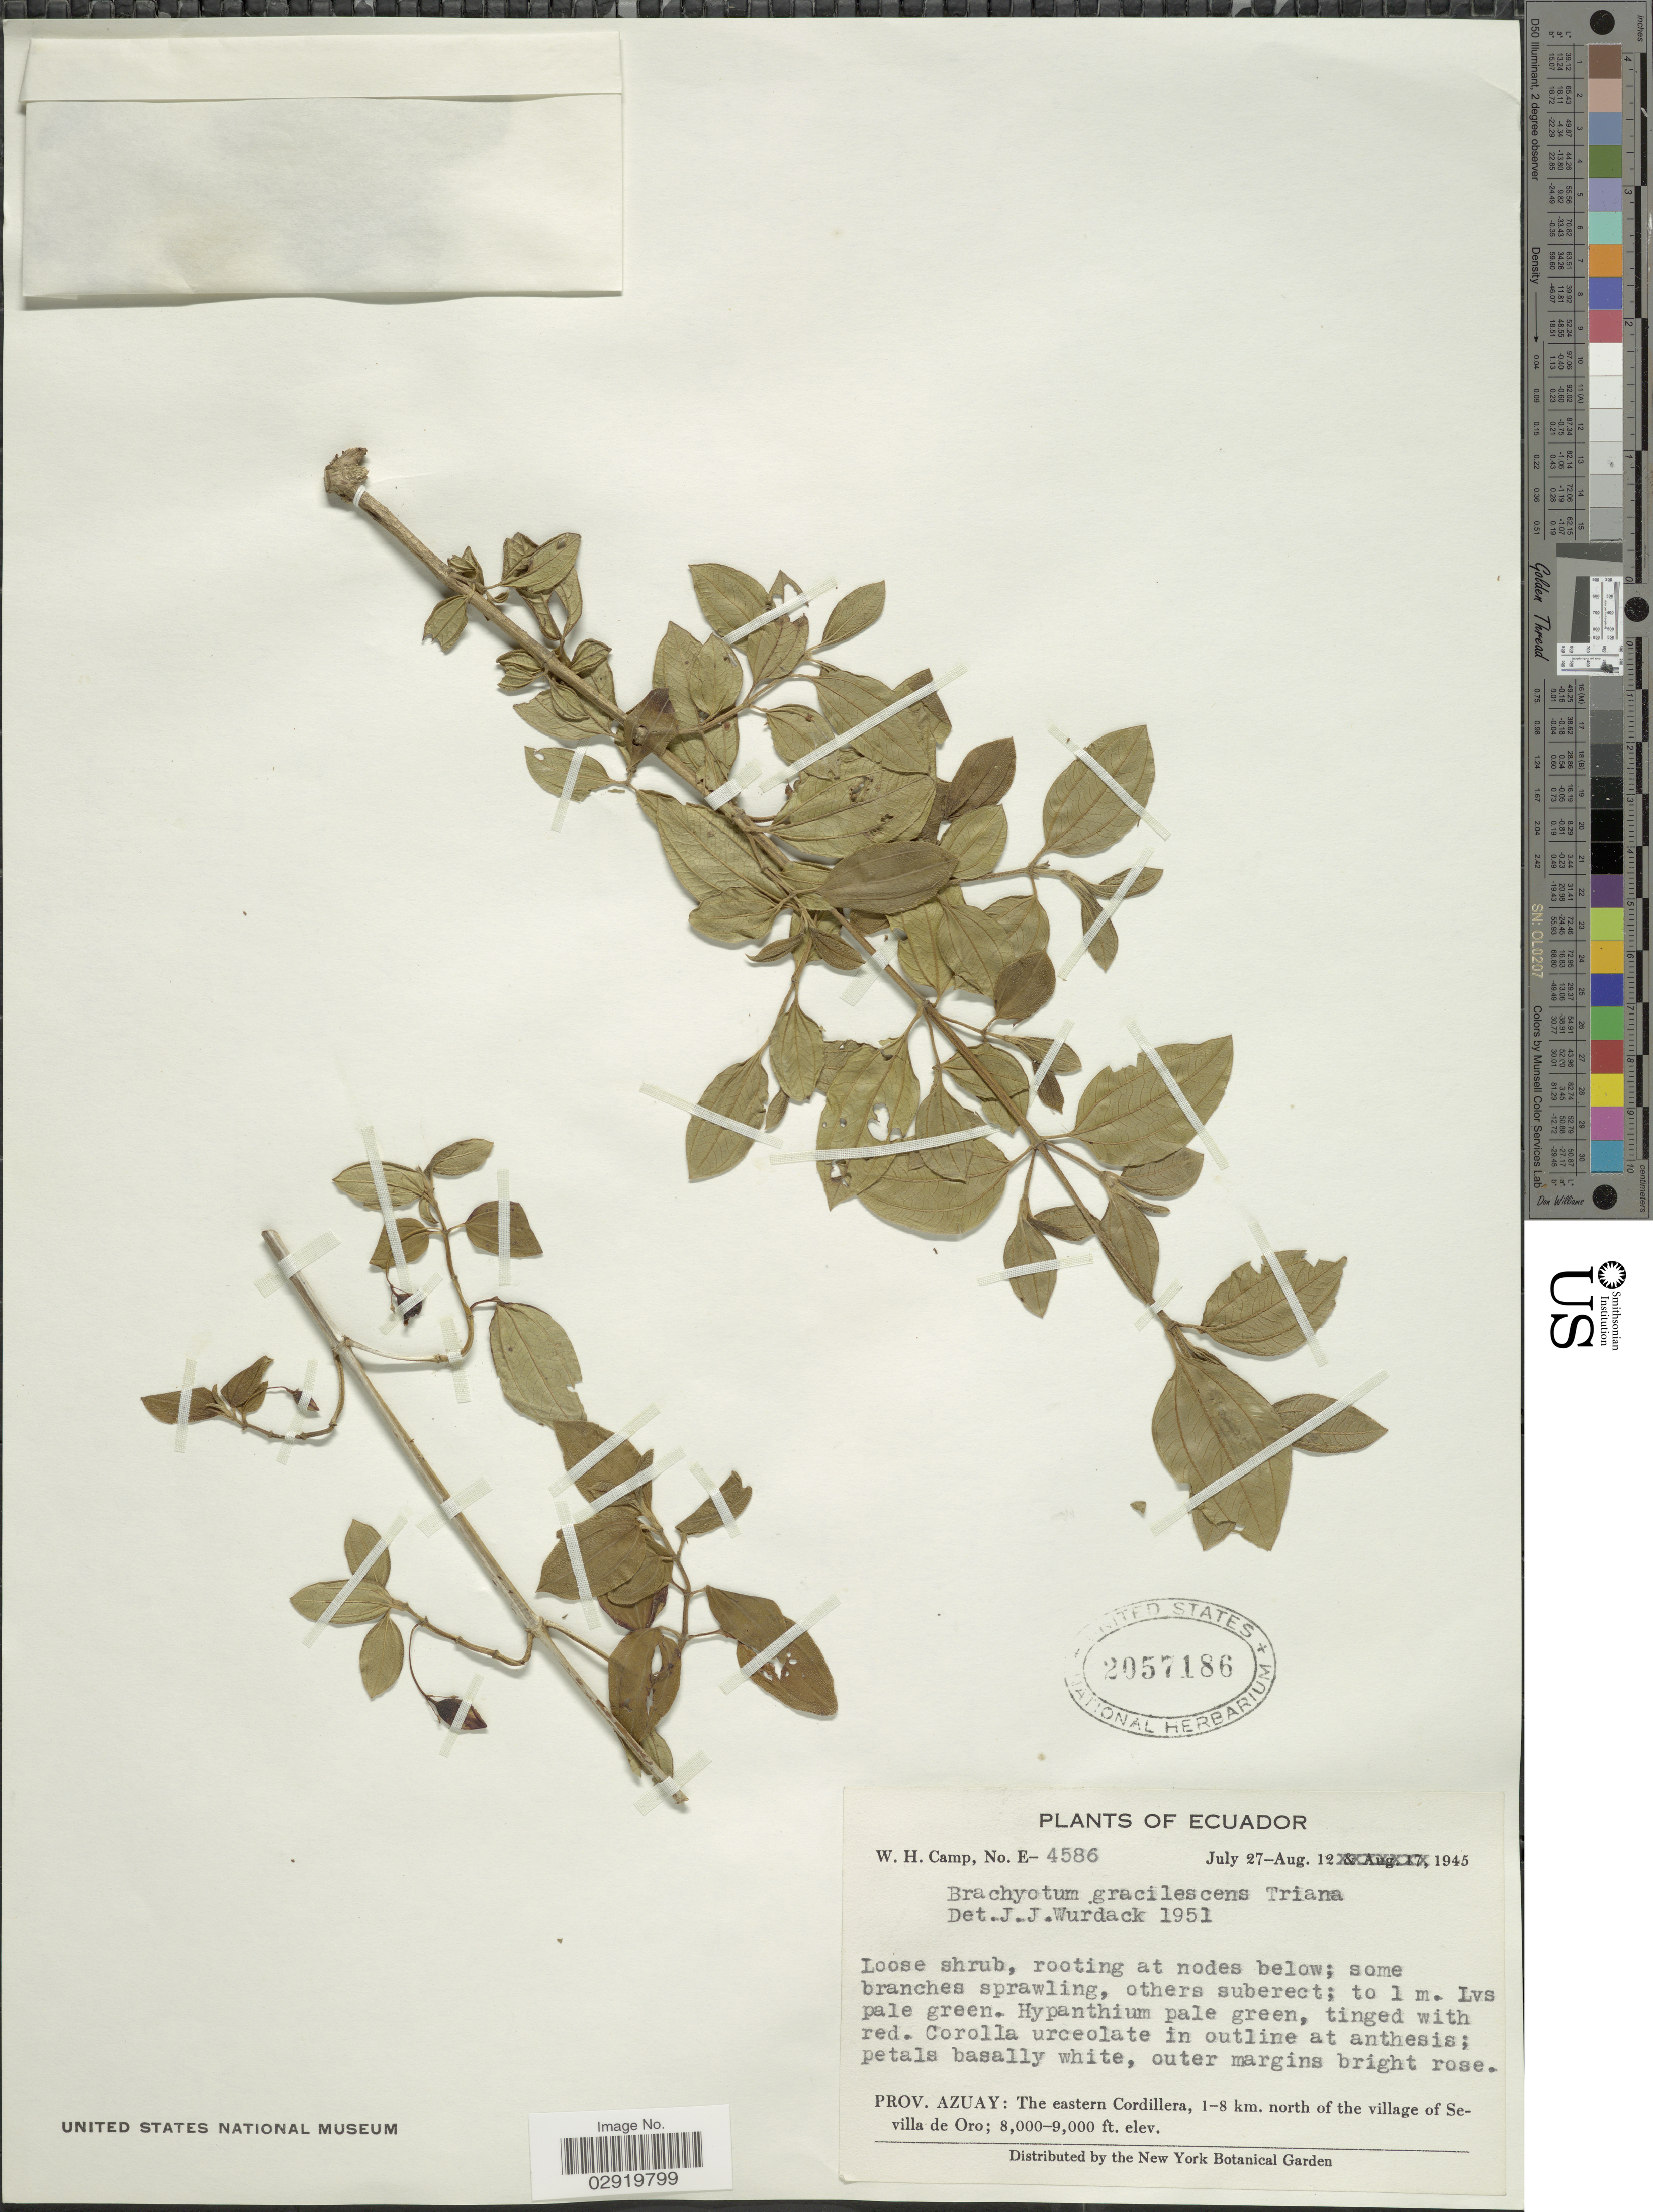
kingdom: Plantae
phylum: Tracheophyta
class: Magnoliopsida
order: Myrtales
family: Melastomataceae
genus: Brachyotum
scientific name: Brachyotum gracilescens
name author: Triana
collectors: W. H. Camp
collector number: E-4586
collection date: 1945-07-27/1945-08-12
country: Ecuador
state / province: Azuay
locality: The eastern Cordillera, 1-8 km. north of the village of Sevilla de Oro.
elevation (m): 2438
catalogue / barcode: US 2057186